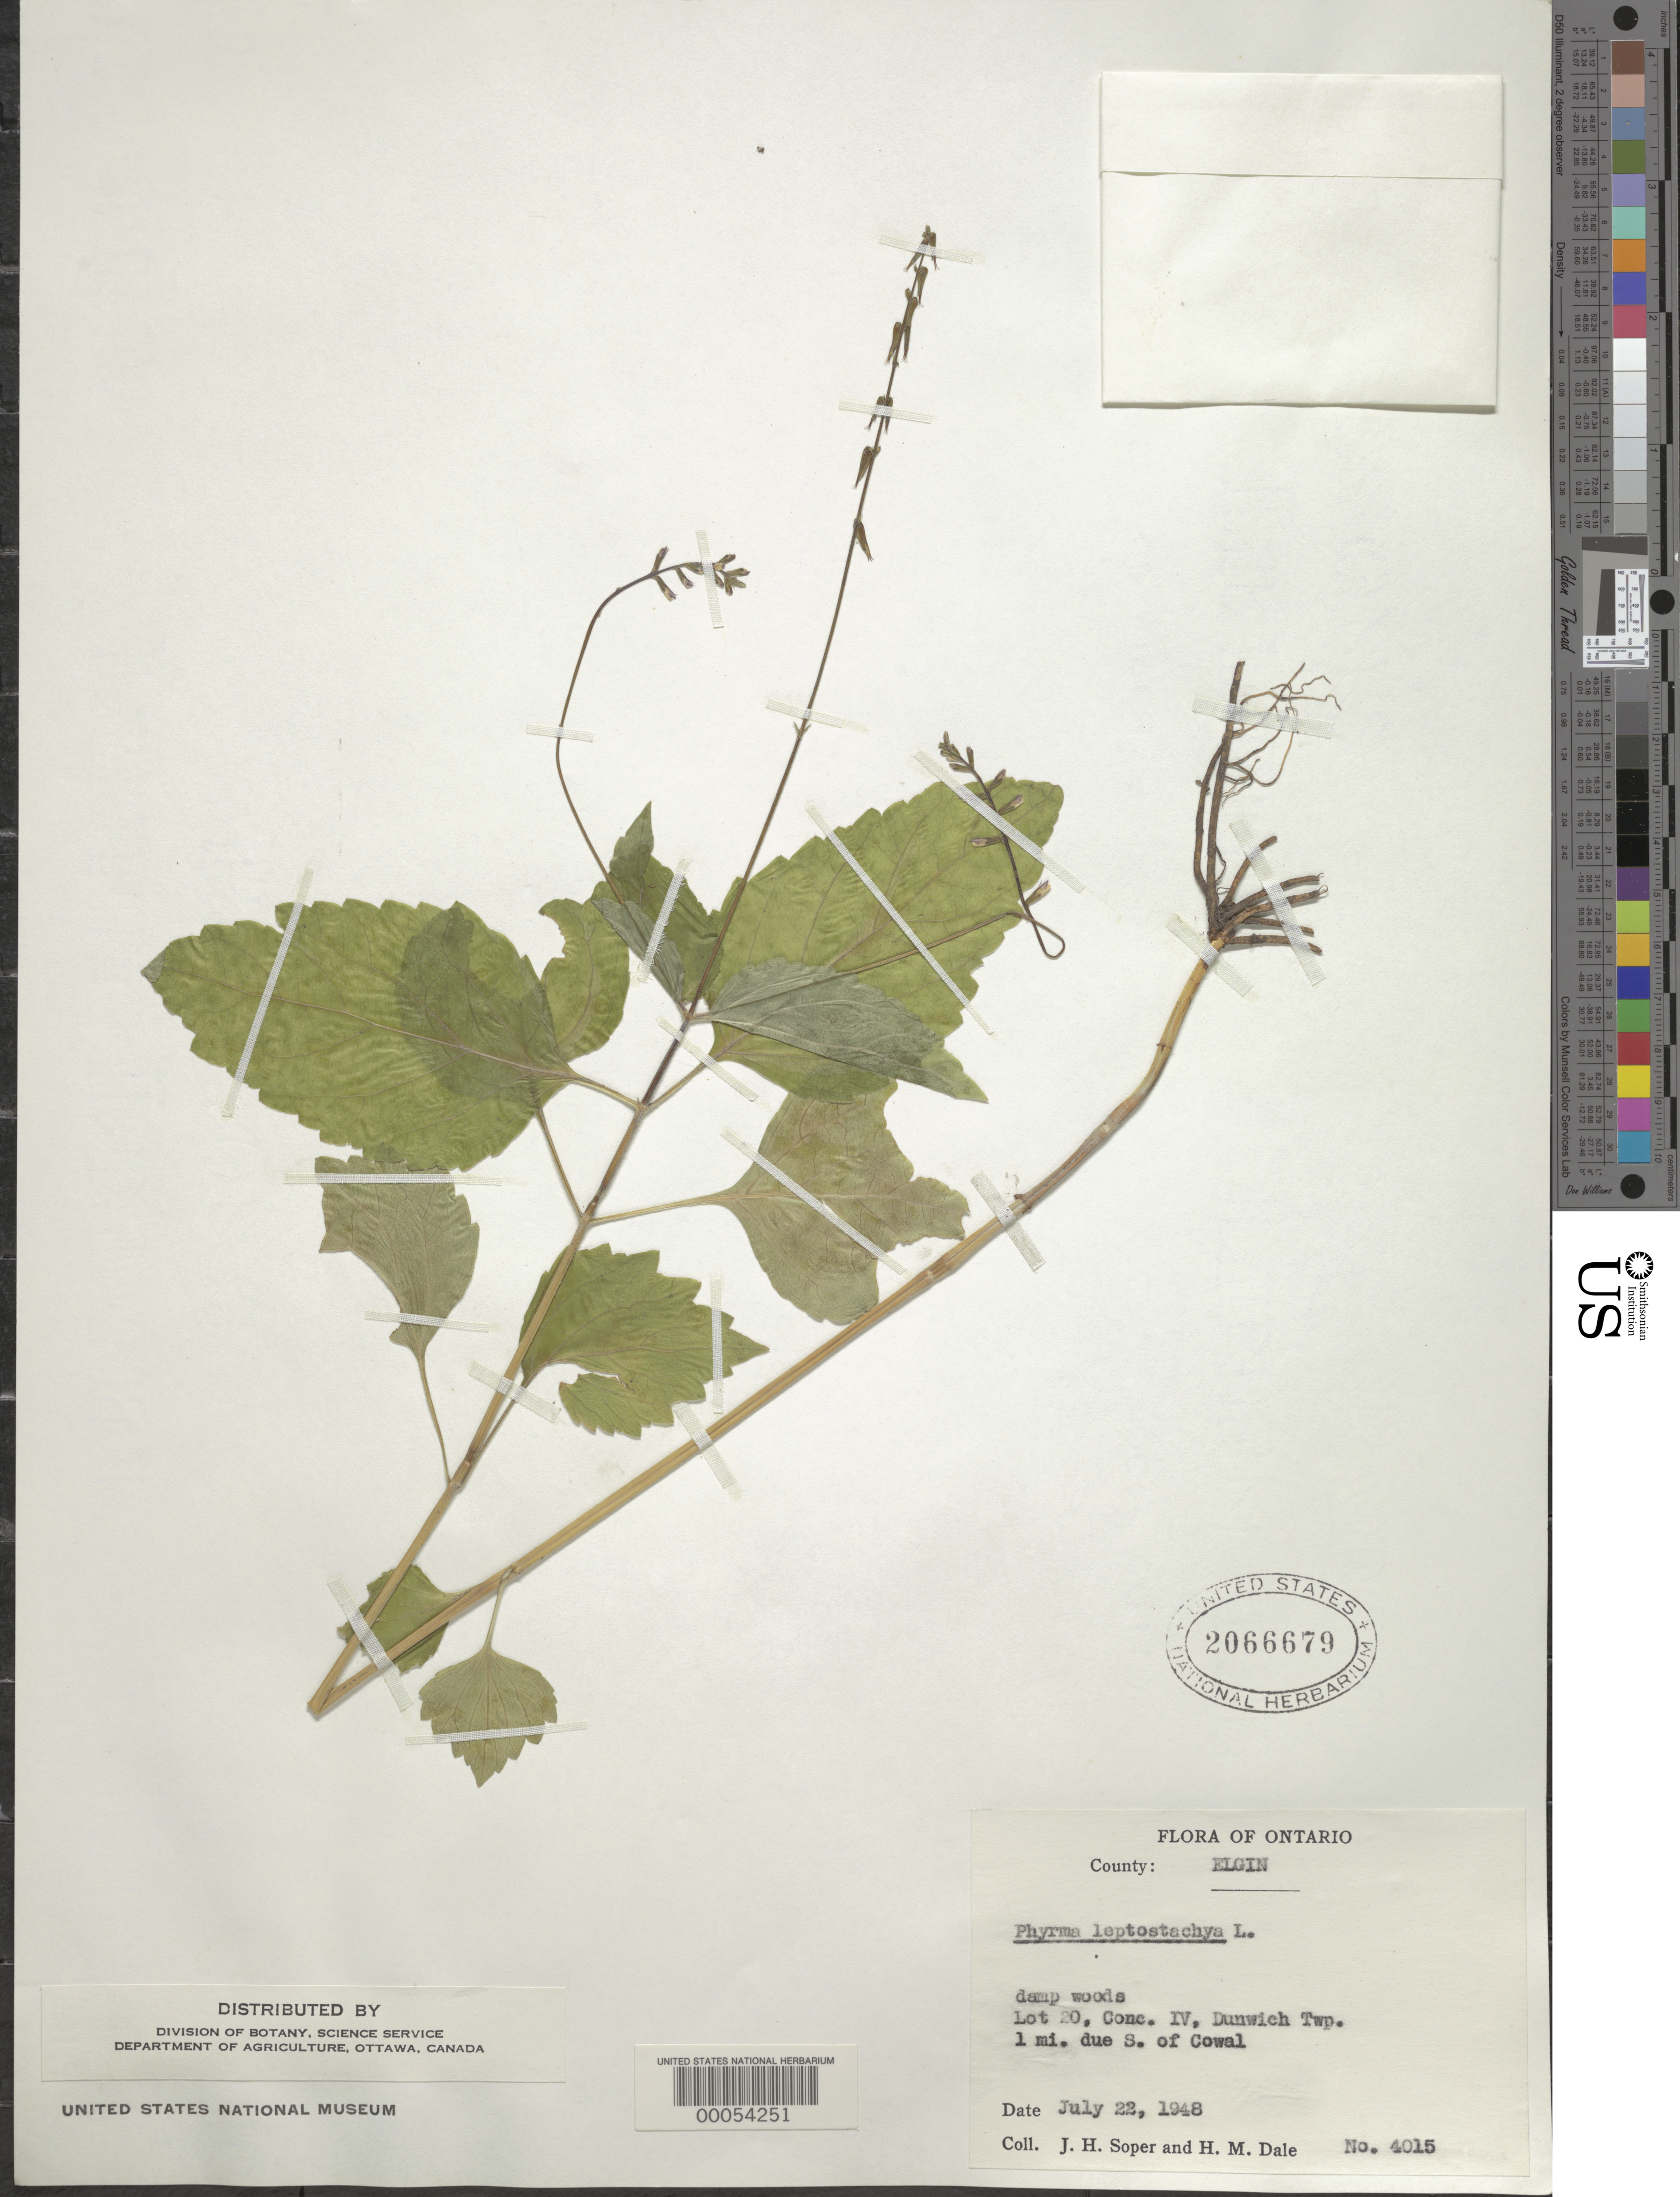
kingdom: Plantae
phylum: Tracheophyta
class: Magnoliopsida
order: Lamiales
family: Phrymaceae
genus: Phryma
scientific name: Phryma leptostachya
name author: L.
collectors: J. H. Soper & H. M. Dale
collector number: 4015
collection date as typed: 22 Jul 1948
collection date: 1948-07-22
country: Canada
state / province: Ontario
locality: Lot 20, conc. iv, dunwich twp. 1 mile due s of cowal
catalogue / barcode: US 2066679